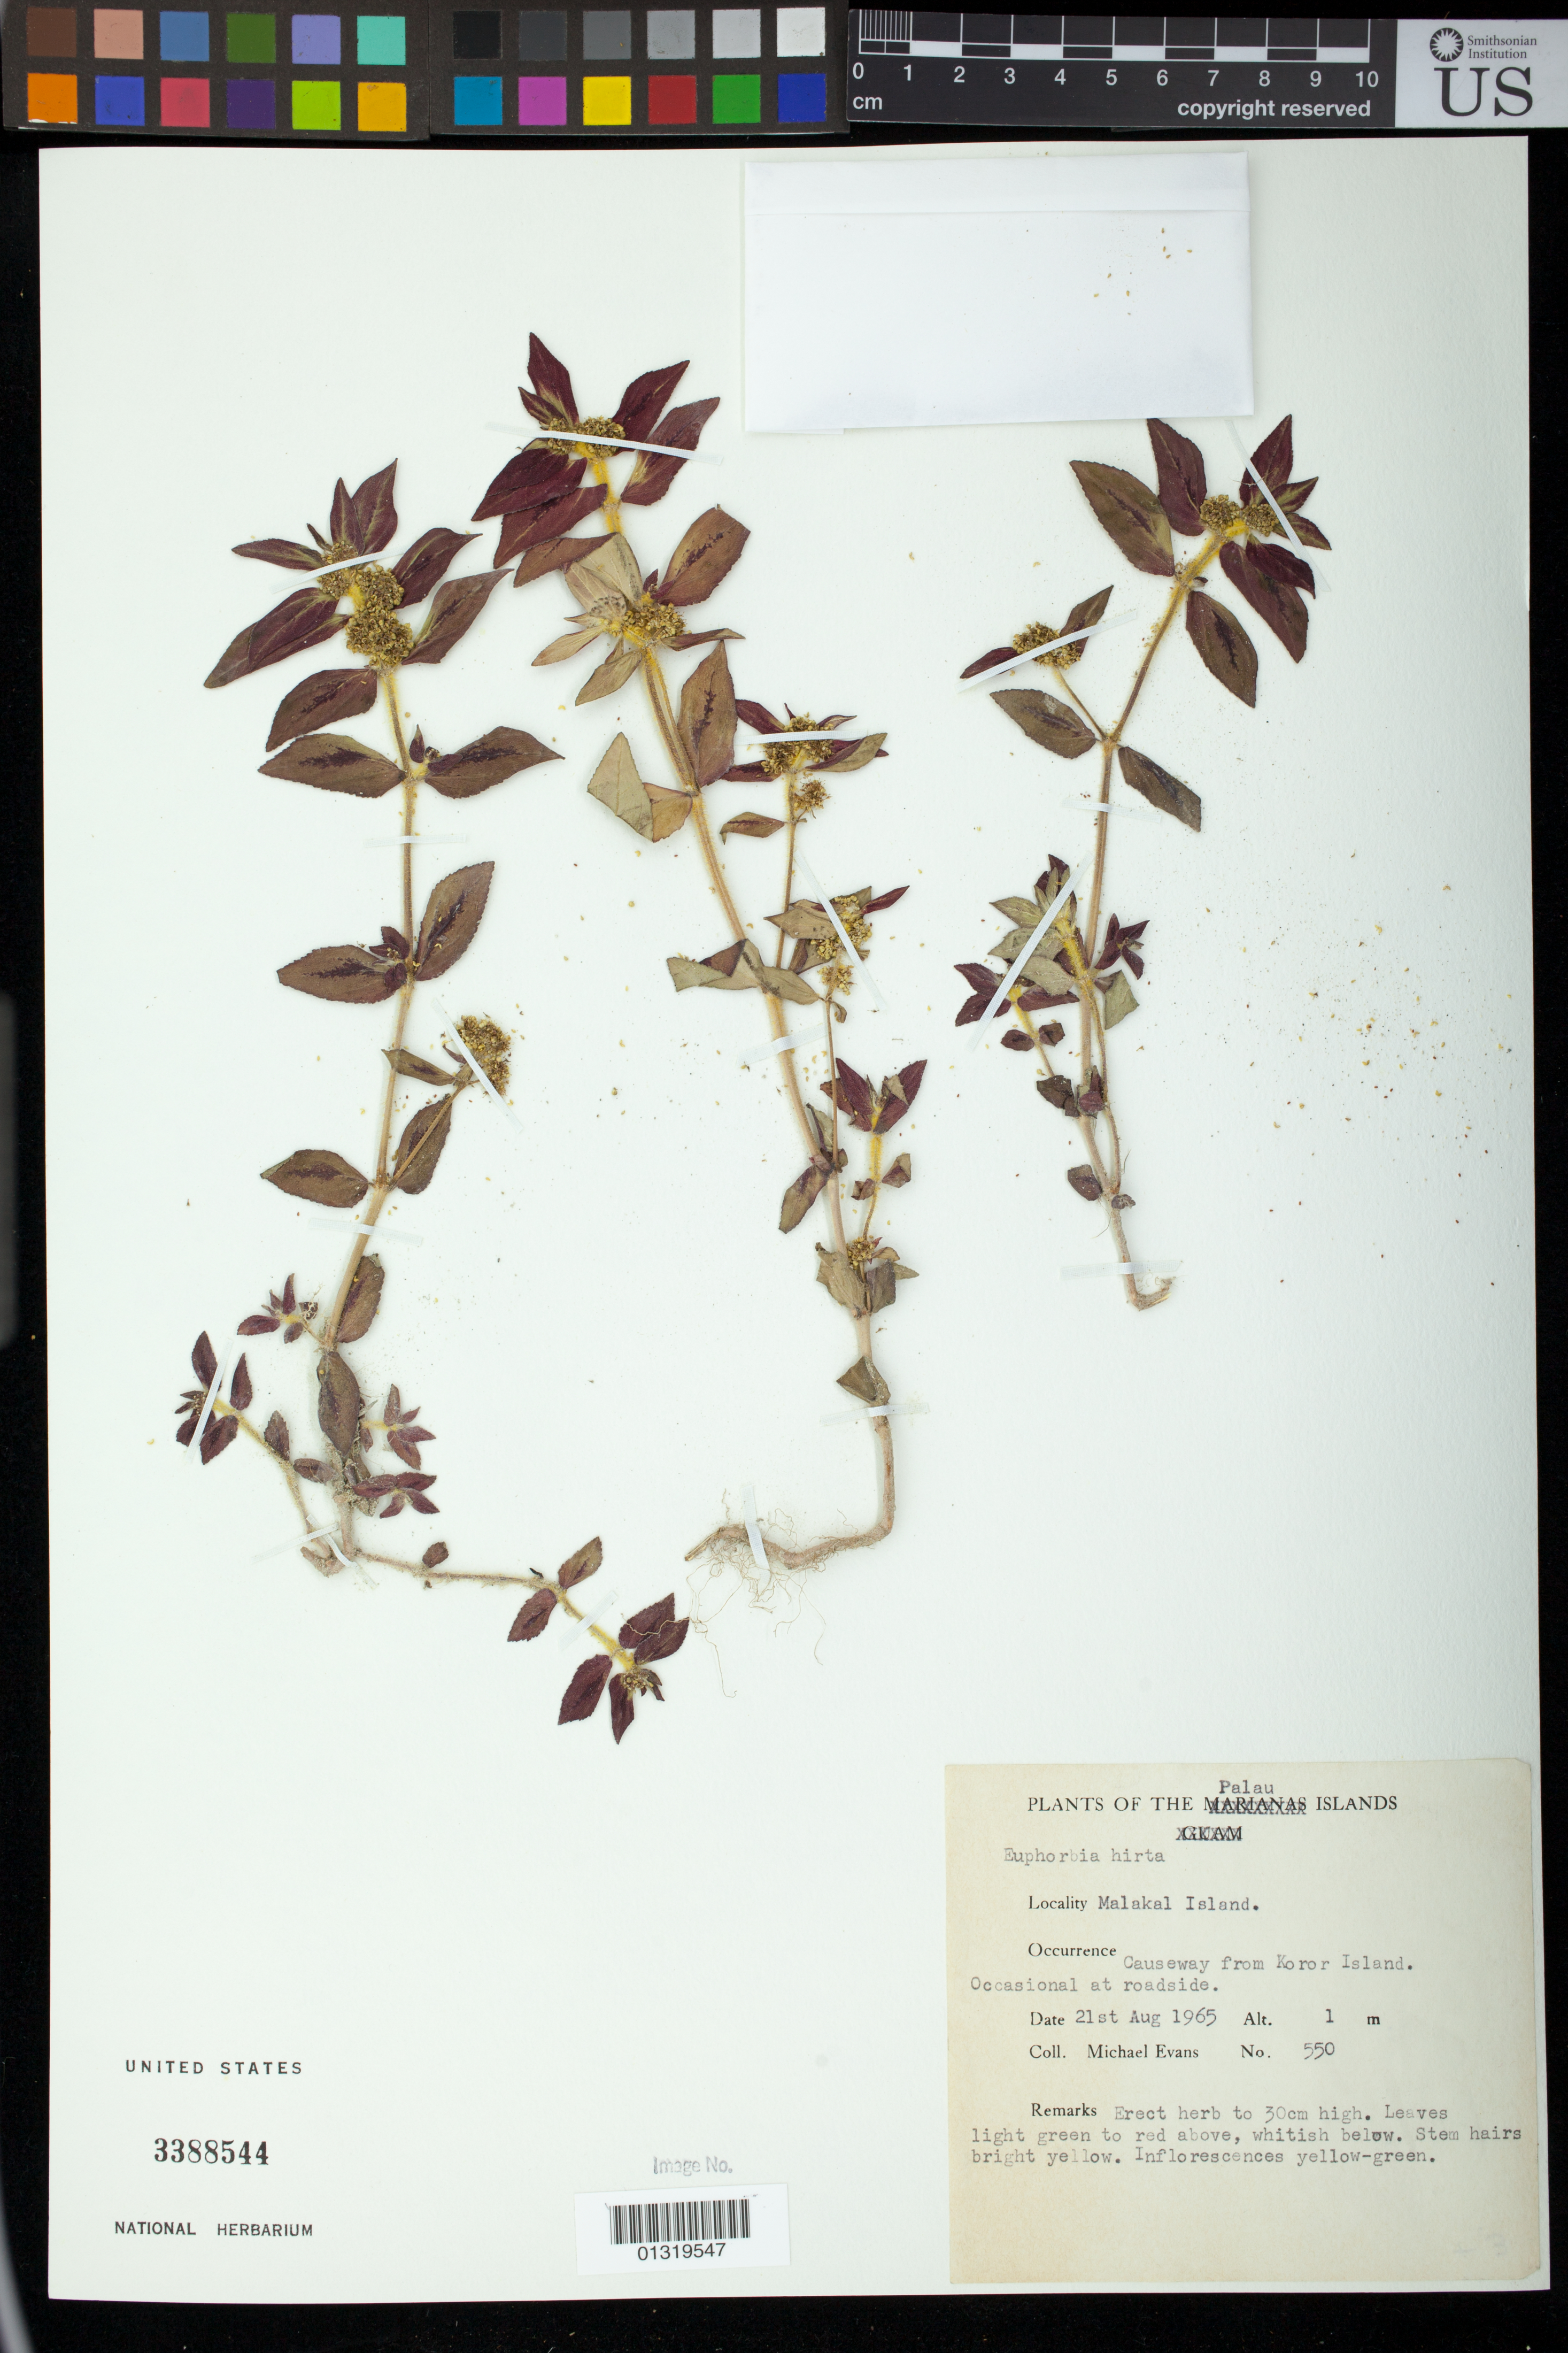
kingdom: Plantae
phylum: Tracheophyta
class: Magnoliopsida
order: Malpighiales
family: Euphorbiaceae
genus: Euphorbia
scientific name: Euphorbia hirta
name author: L.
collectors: M. Evans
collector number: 550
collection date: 1965-08-21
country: Palau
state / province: Koror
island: Ngemelachel [Malakal]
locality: Malakal Island; Causeway from Koror Island.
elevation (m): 0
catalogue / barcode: US 3388544